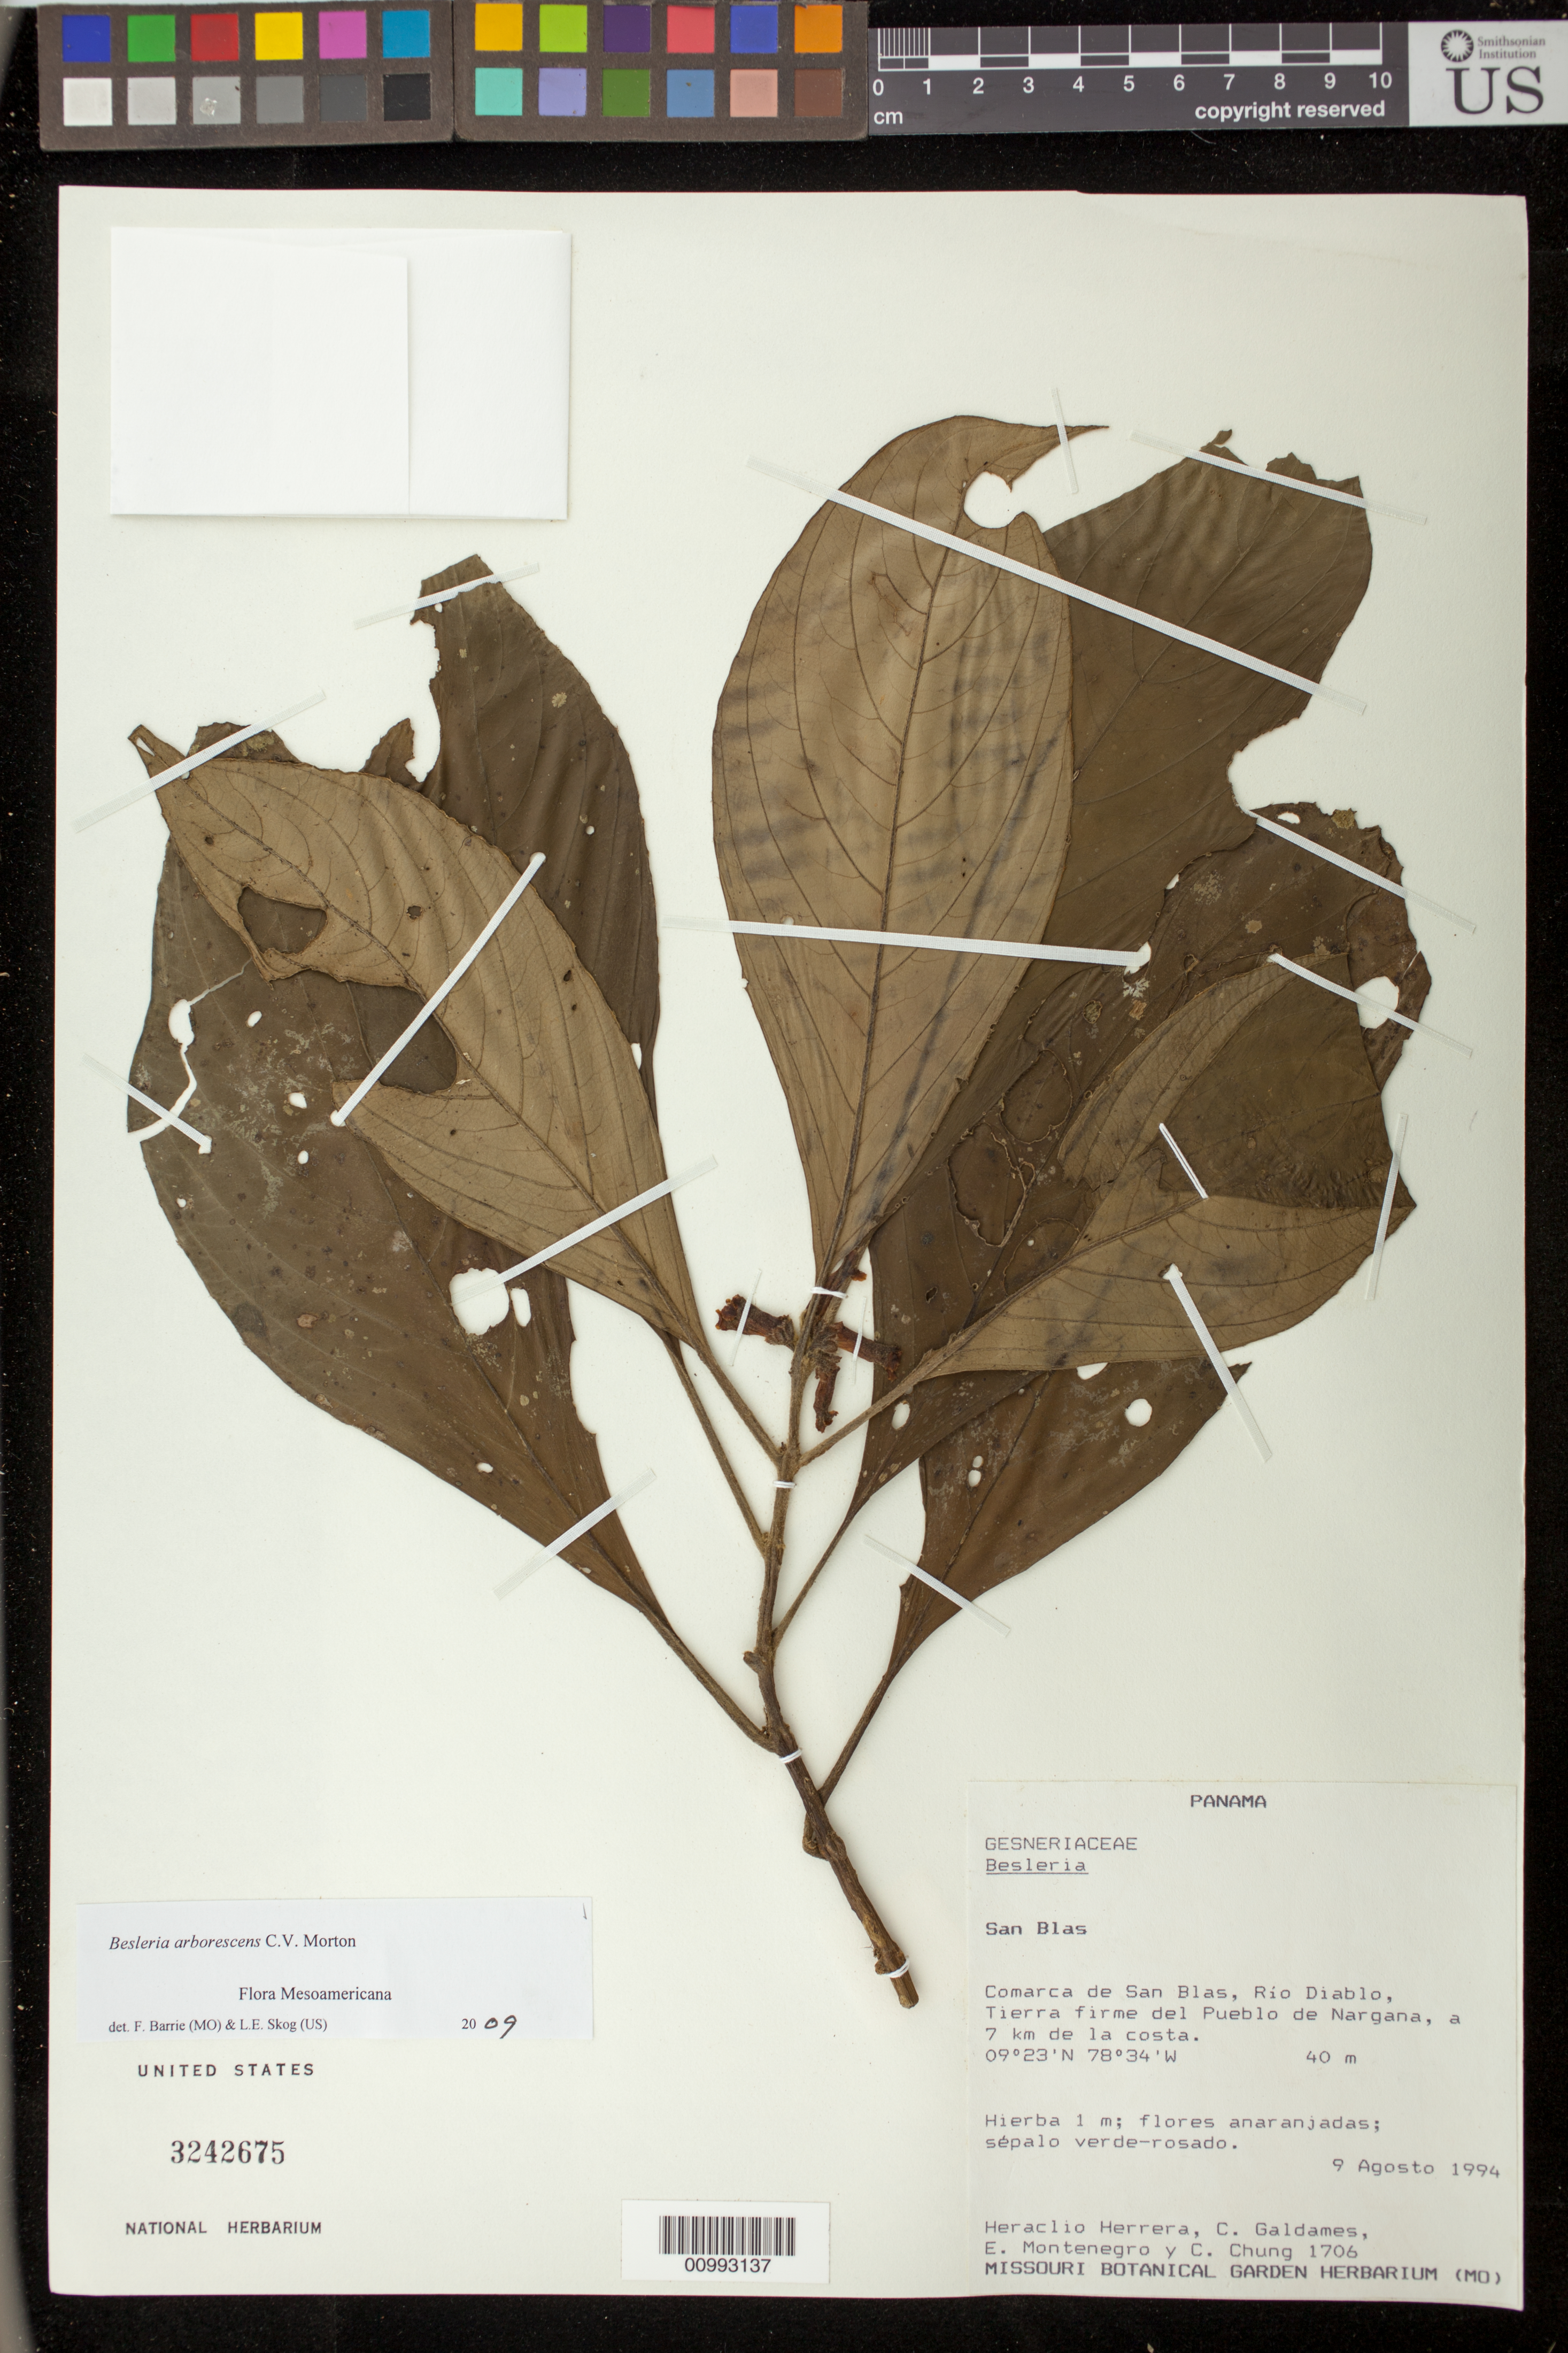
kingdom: Plantae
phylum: Tracheophyta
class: Magnoliopsida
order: Lamiales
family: Gesneriaceae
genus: Besleria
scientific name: Besleria arborescens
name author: C.V. Morton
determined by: Barrie, F. R.; Skog, Laurence E.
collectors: H. Herrera & et al.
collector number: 1706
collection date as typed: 09 Aug 1994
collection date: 1994-08-09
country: Panama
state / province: Kuna Yala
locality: Comarca de San Blas, Rio Diablo, Tierra firme del Pueblo de Nargana, a 7 km de la costa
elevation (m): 40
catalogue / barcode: US 3242675